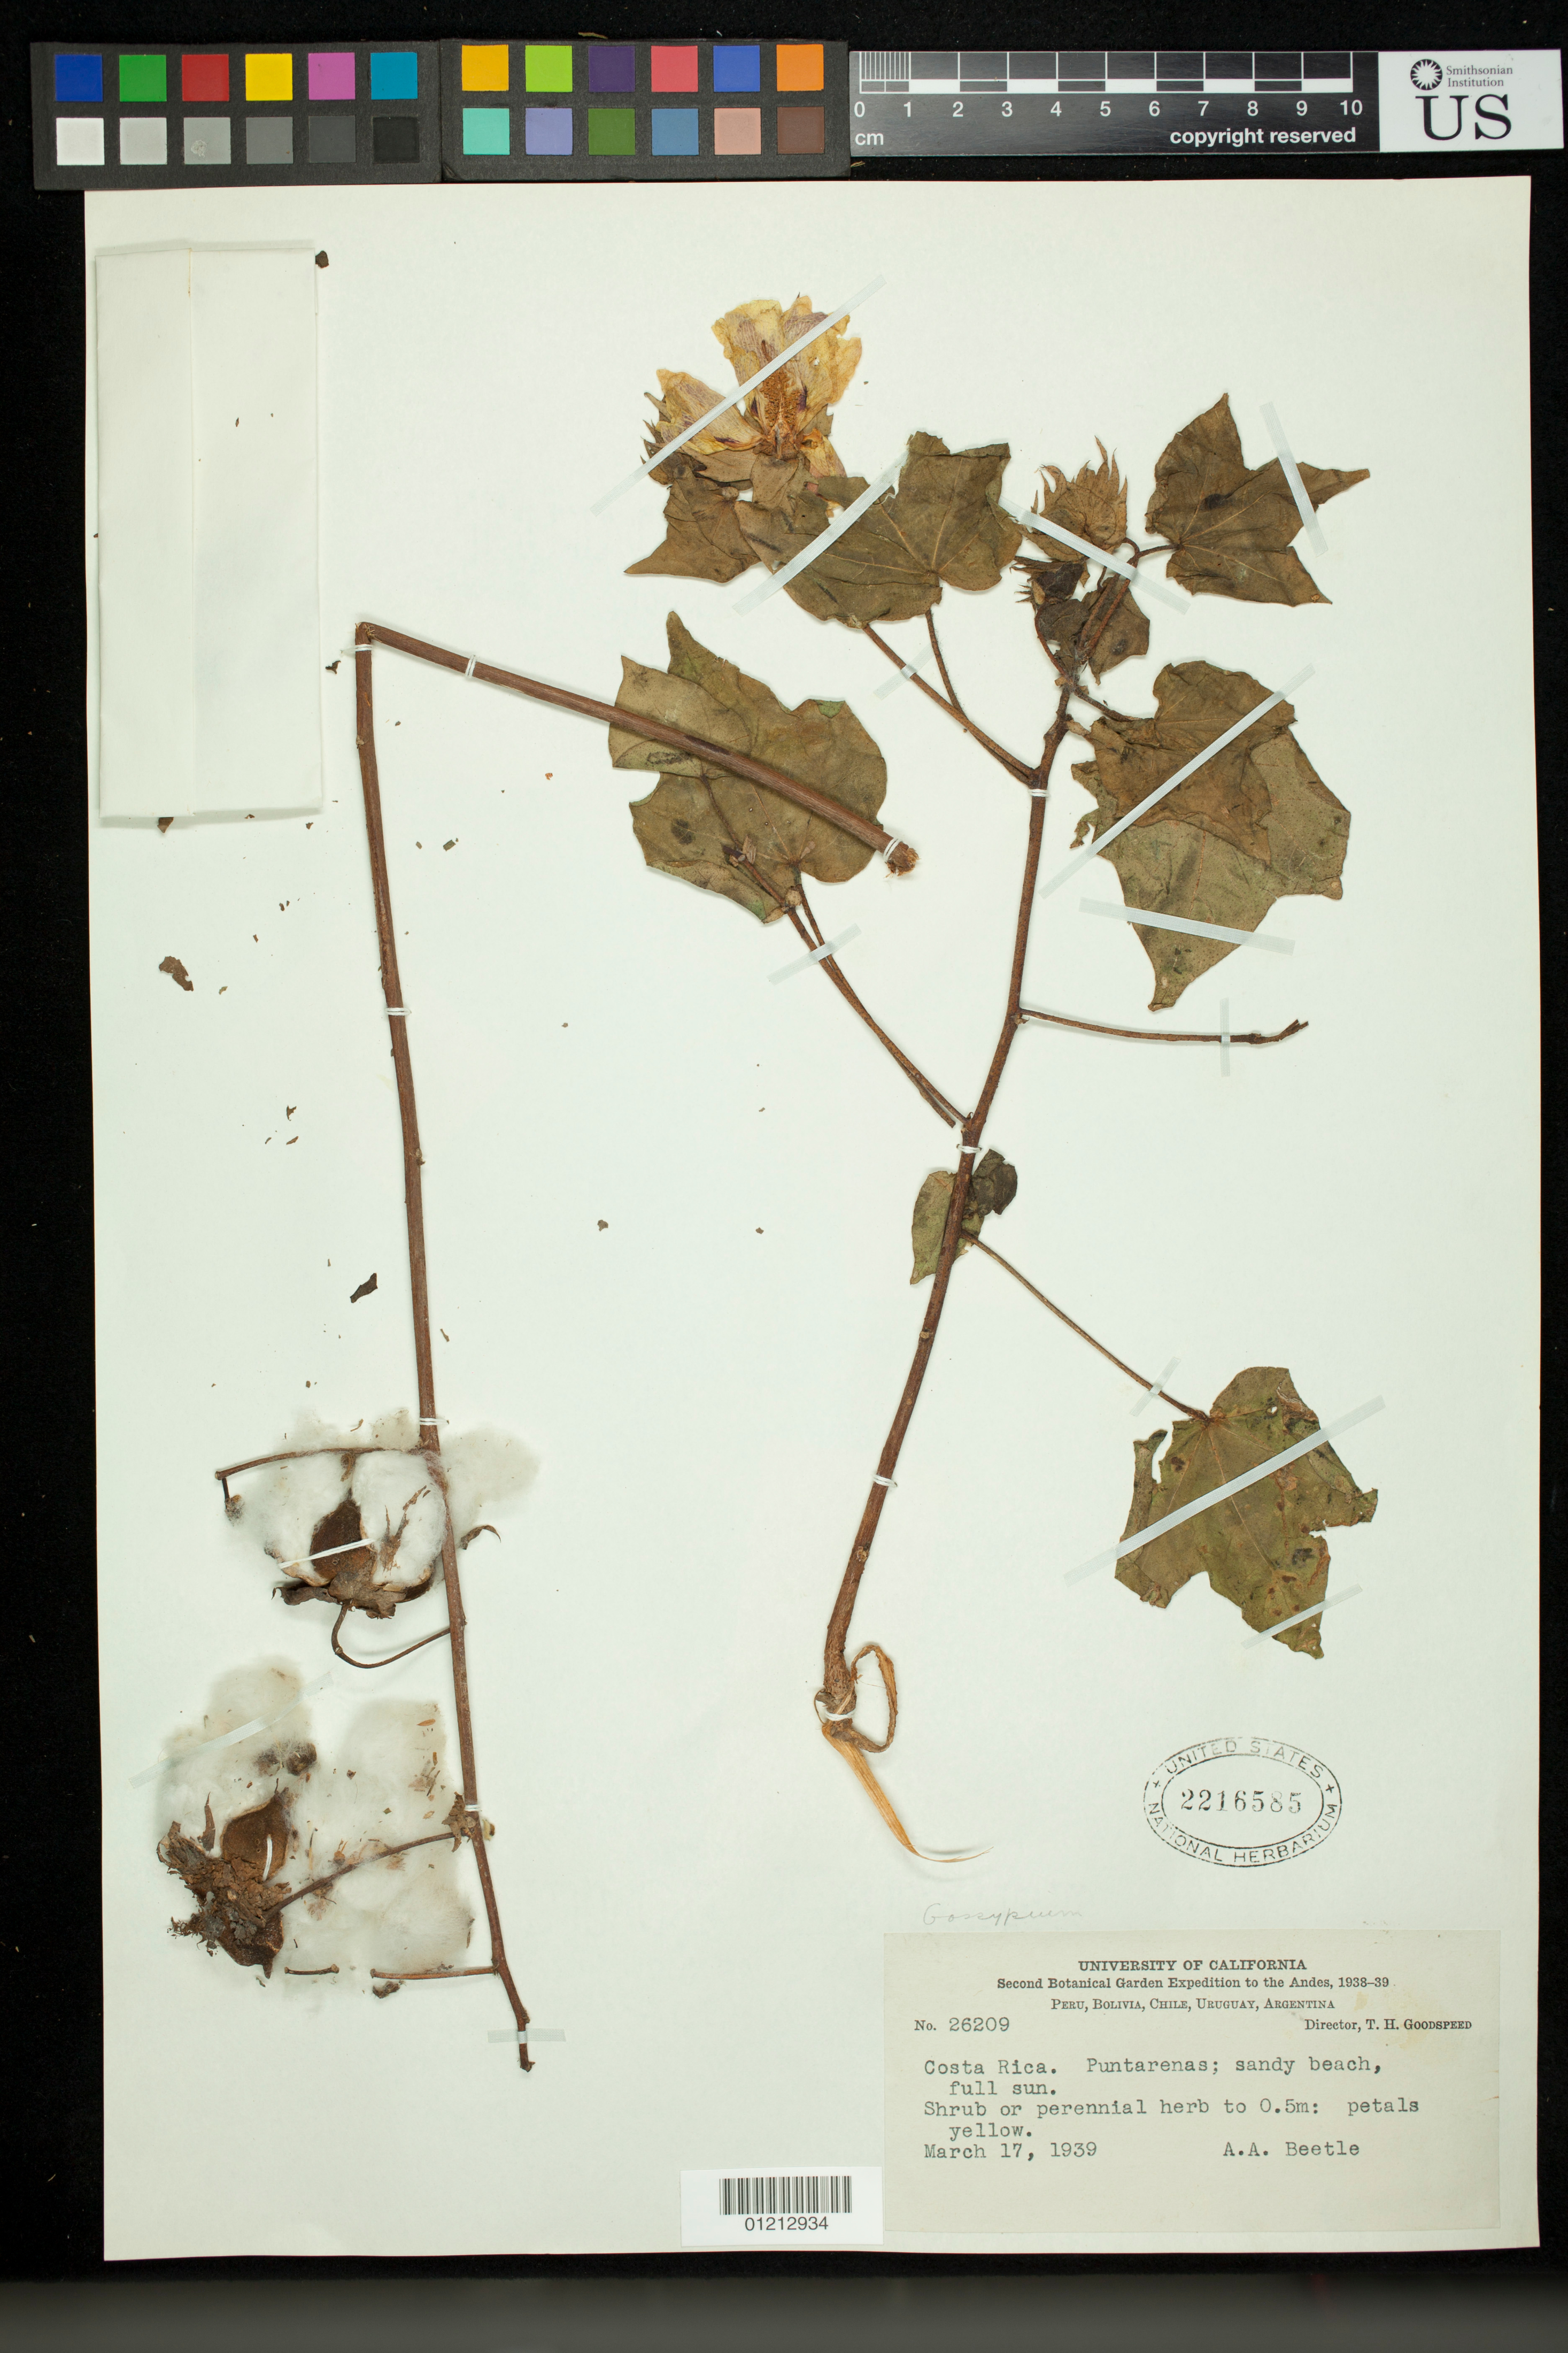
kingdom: Plantae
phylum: Tracheophyta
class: Magnoliopsida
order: Malvales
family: Malvaceae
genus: Gossypium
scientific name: Gossypium sp.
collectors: A. A. Beetle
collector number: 26209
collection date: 1939-03-17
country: Costa Rica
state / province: Puntarenas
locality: sandy beach, full sun.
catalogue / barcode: US 2216585